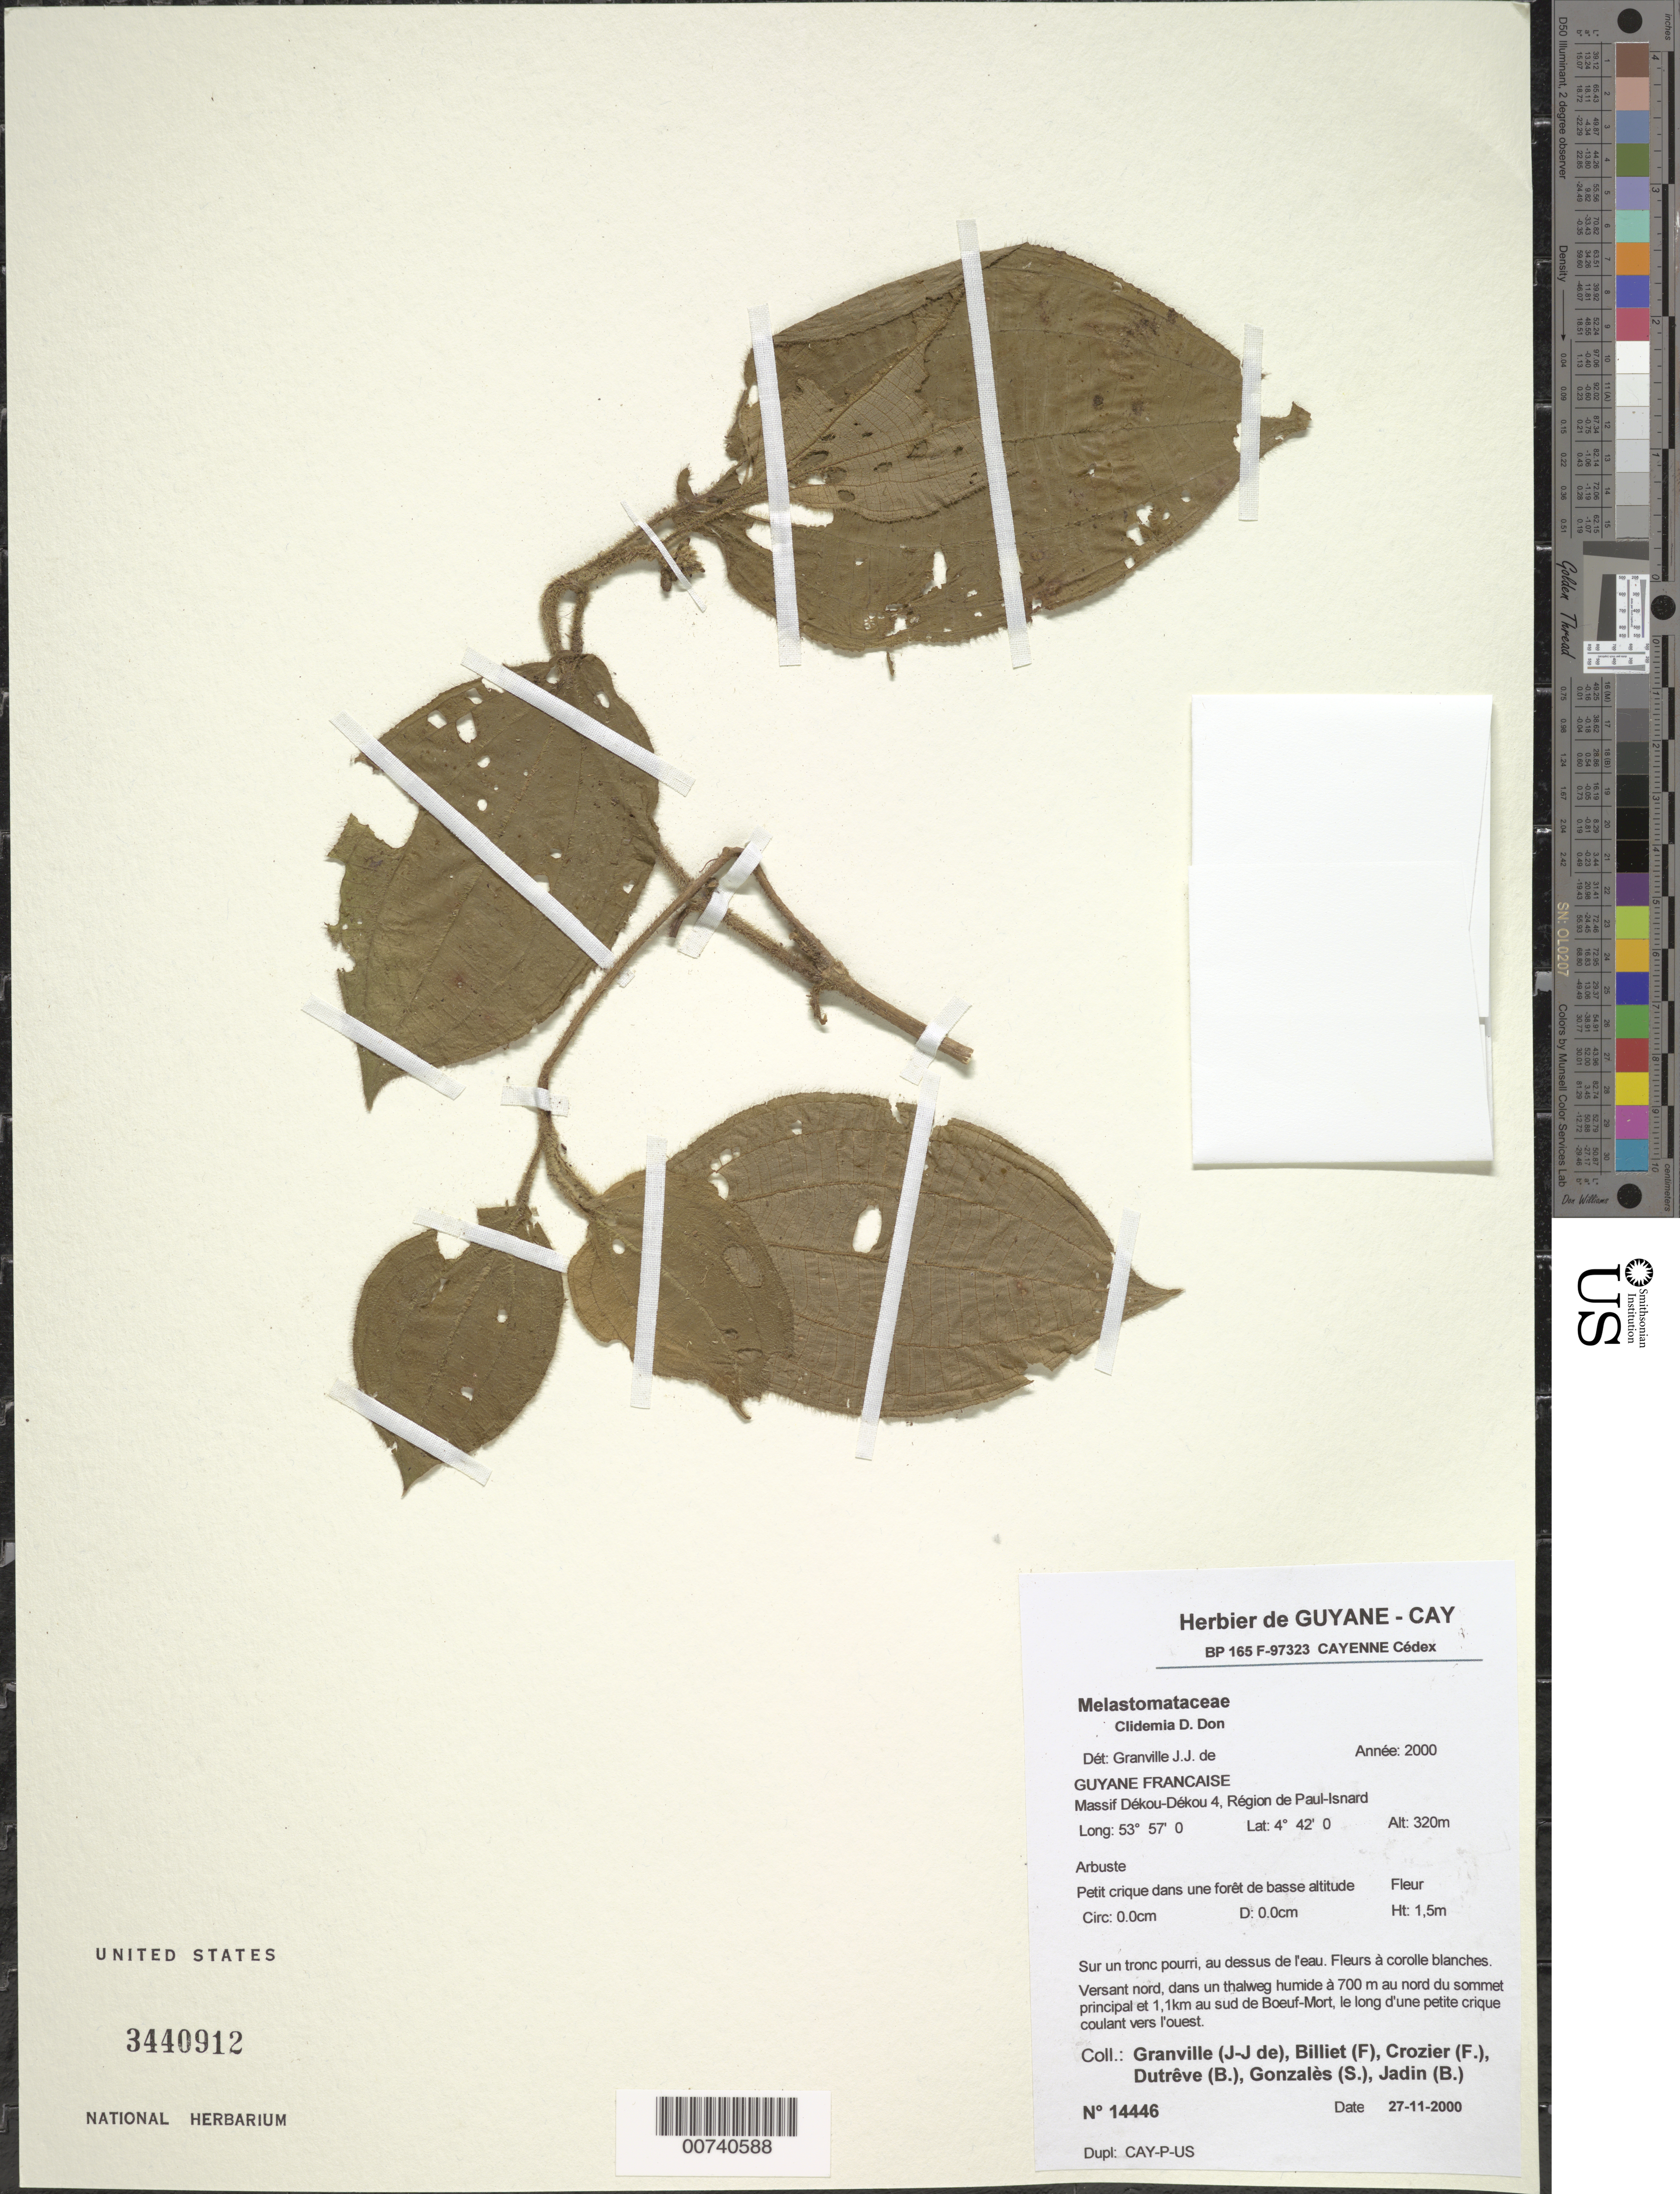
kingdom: Plantae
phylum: Tracheophyta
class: Magnoliopsida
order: Myrtales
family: Melastomataceae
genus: Clidemia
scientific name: Clidemia sp.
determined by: Granville, J. J. de, (CAY), Institut de Recherche pour le Developpement (IRD) (FRENCH GUIANA)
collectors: J.-J. de Granville, F. Billiet, F. Crozier, B. Dutrêve, S. Gonzales & B. Jadin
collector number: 14446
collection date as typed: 27-Nov-00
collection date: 2000-11-27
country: French Guiana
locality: Massif Dékou-Dékou 4, région de Paul-Isnard; 1 km au sud de Boeuf-Mort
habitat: Small creek, low altitude forest; on rotted trunk above the water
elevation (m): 320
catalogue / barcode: US 3440912